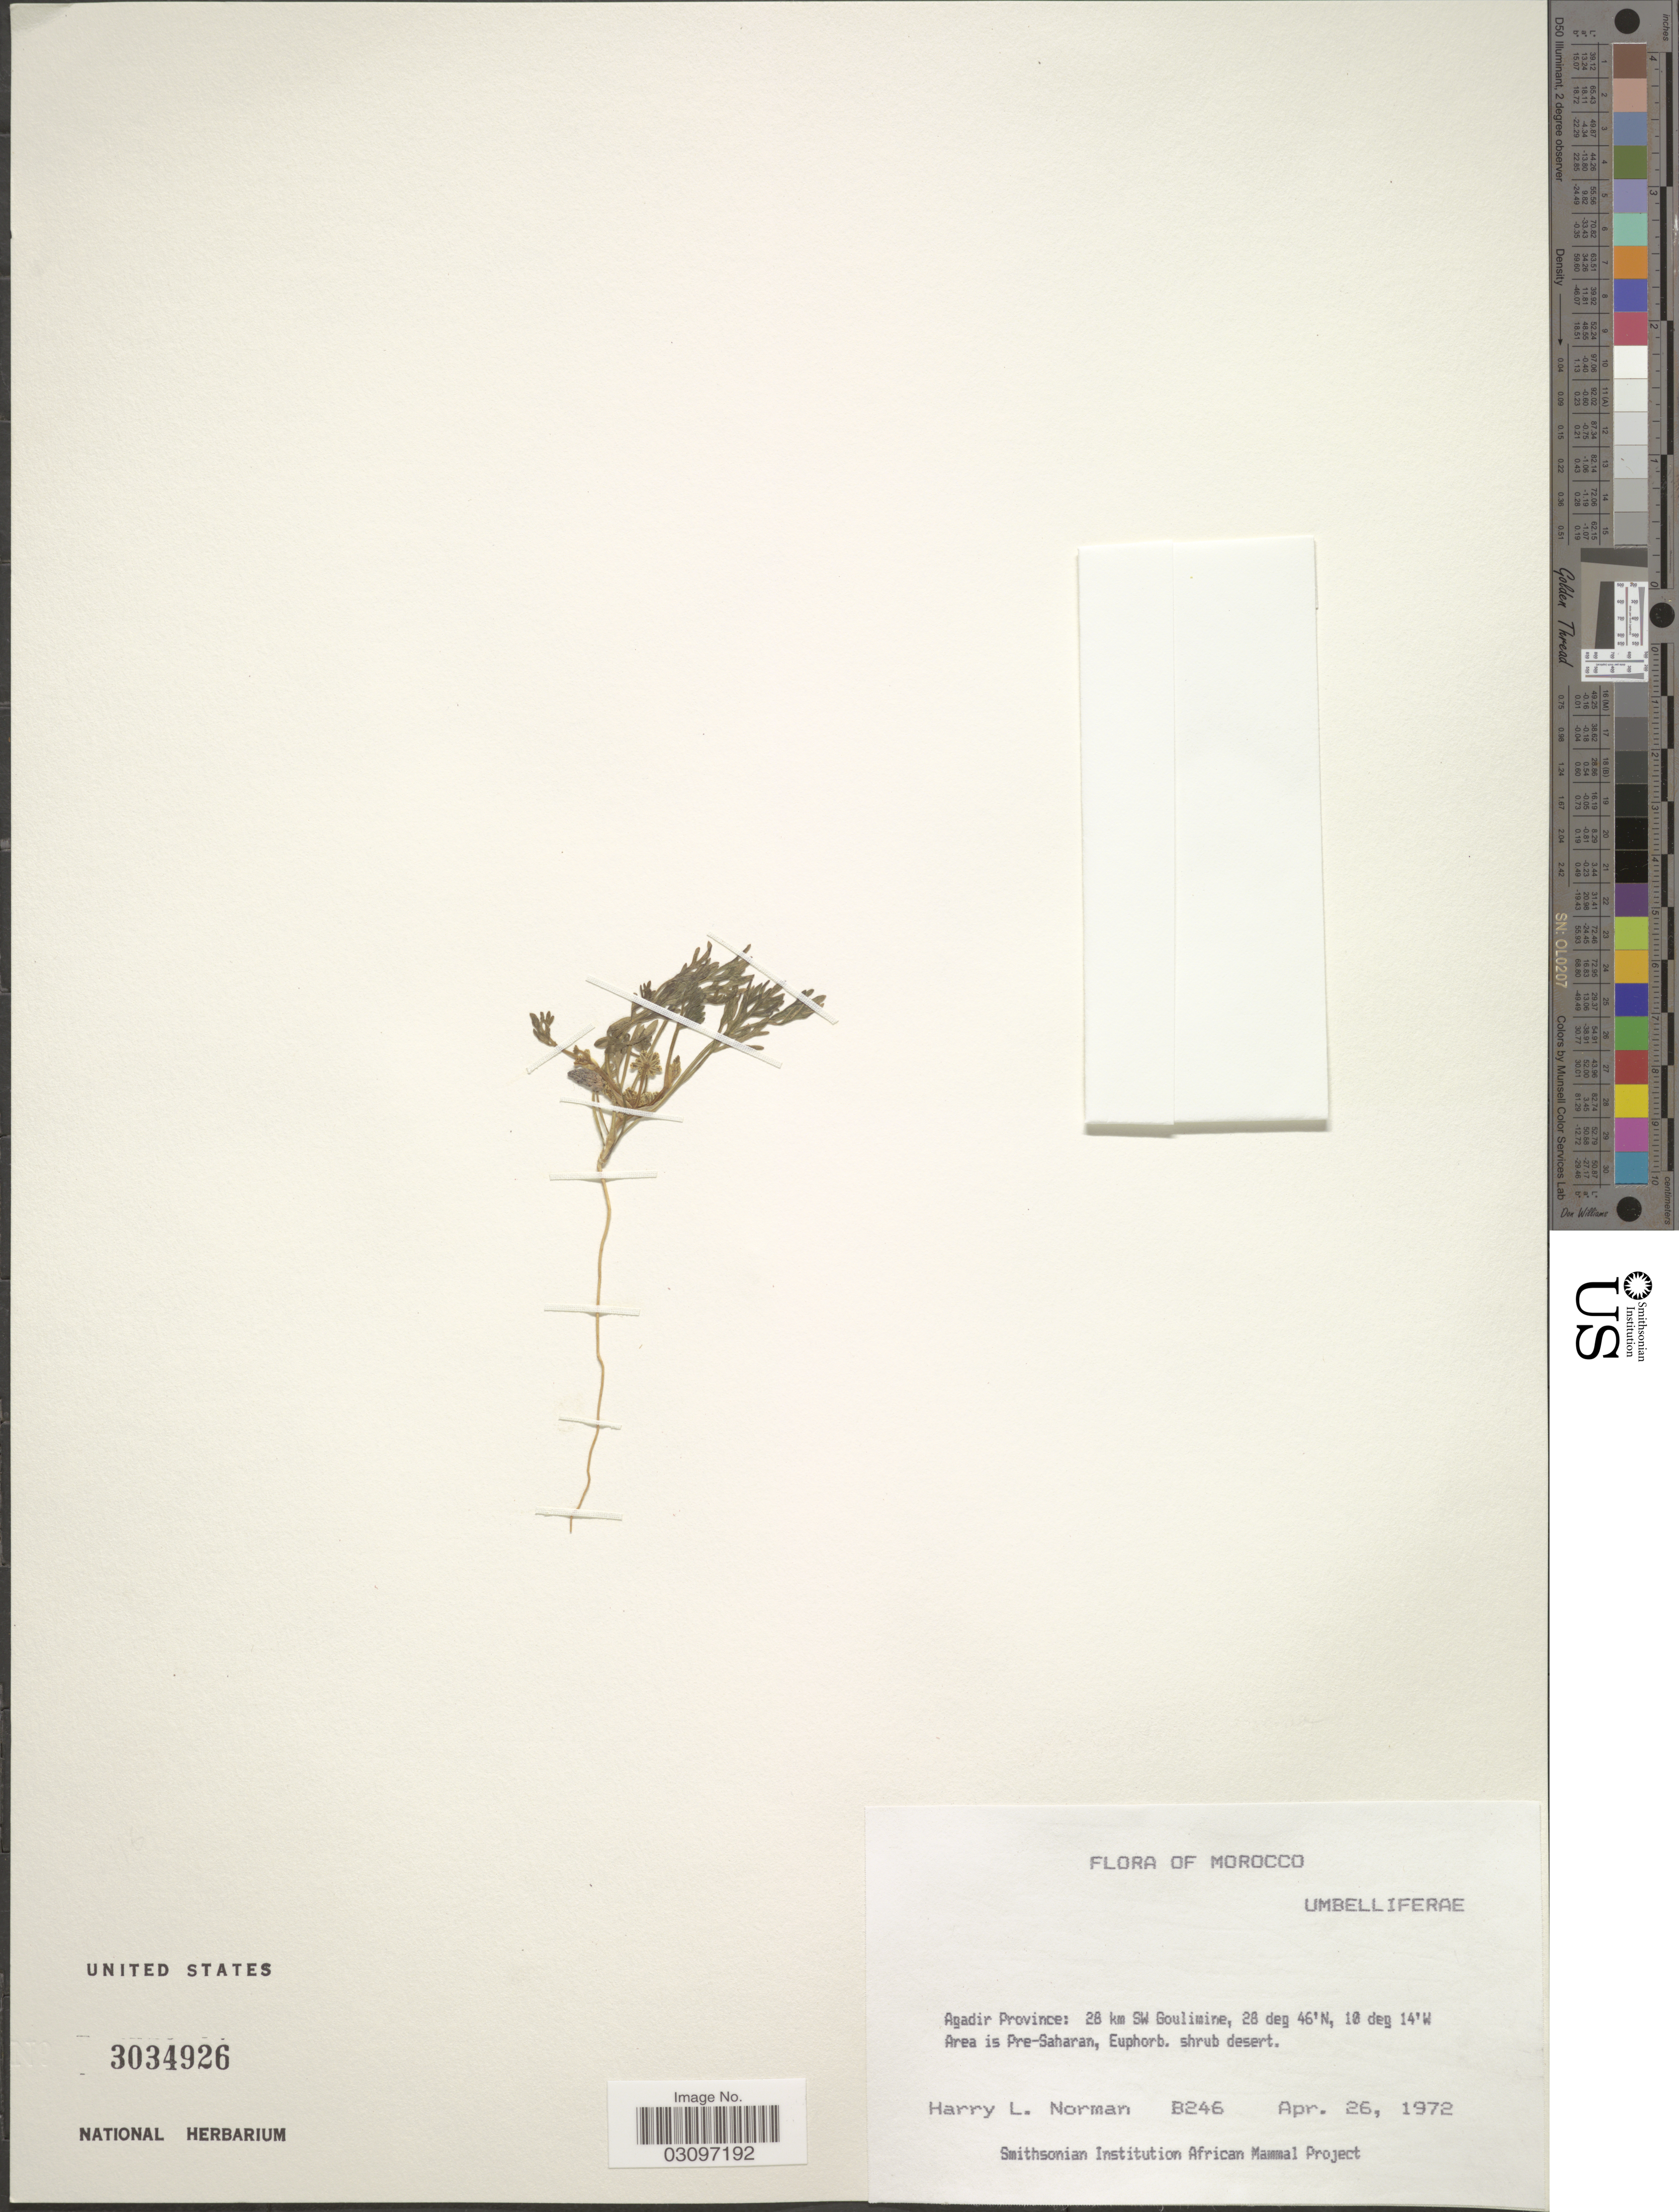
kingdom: Plantae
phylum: Tracheophyta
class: Magnoliopsida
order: Apiales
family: Apiaceae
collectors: Norman, H.L.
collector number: B246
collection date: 1972-04-26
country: Morocco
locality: Agadir Province: 28 km SW Goulimine.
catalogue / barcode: US 3034926